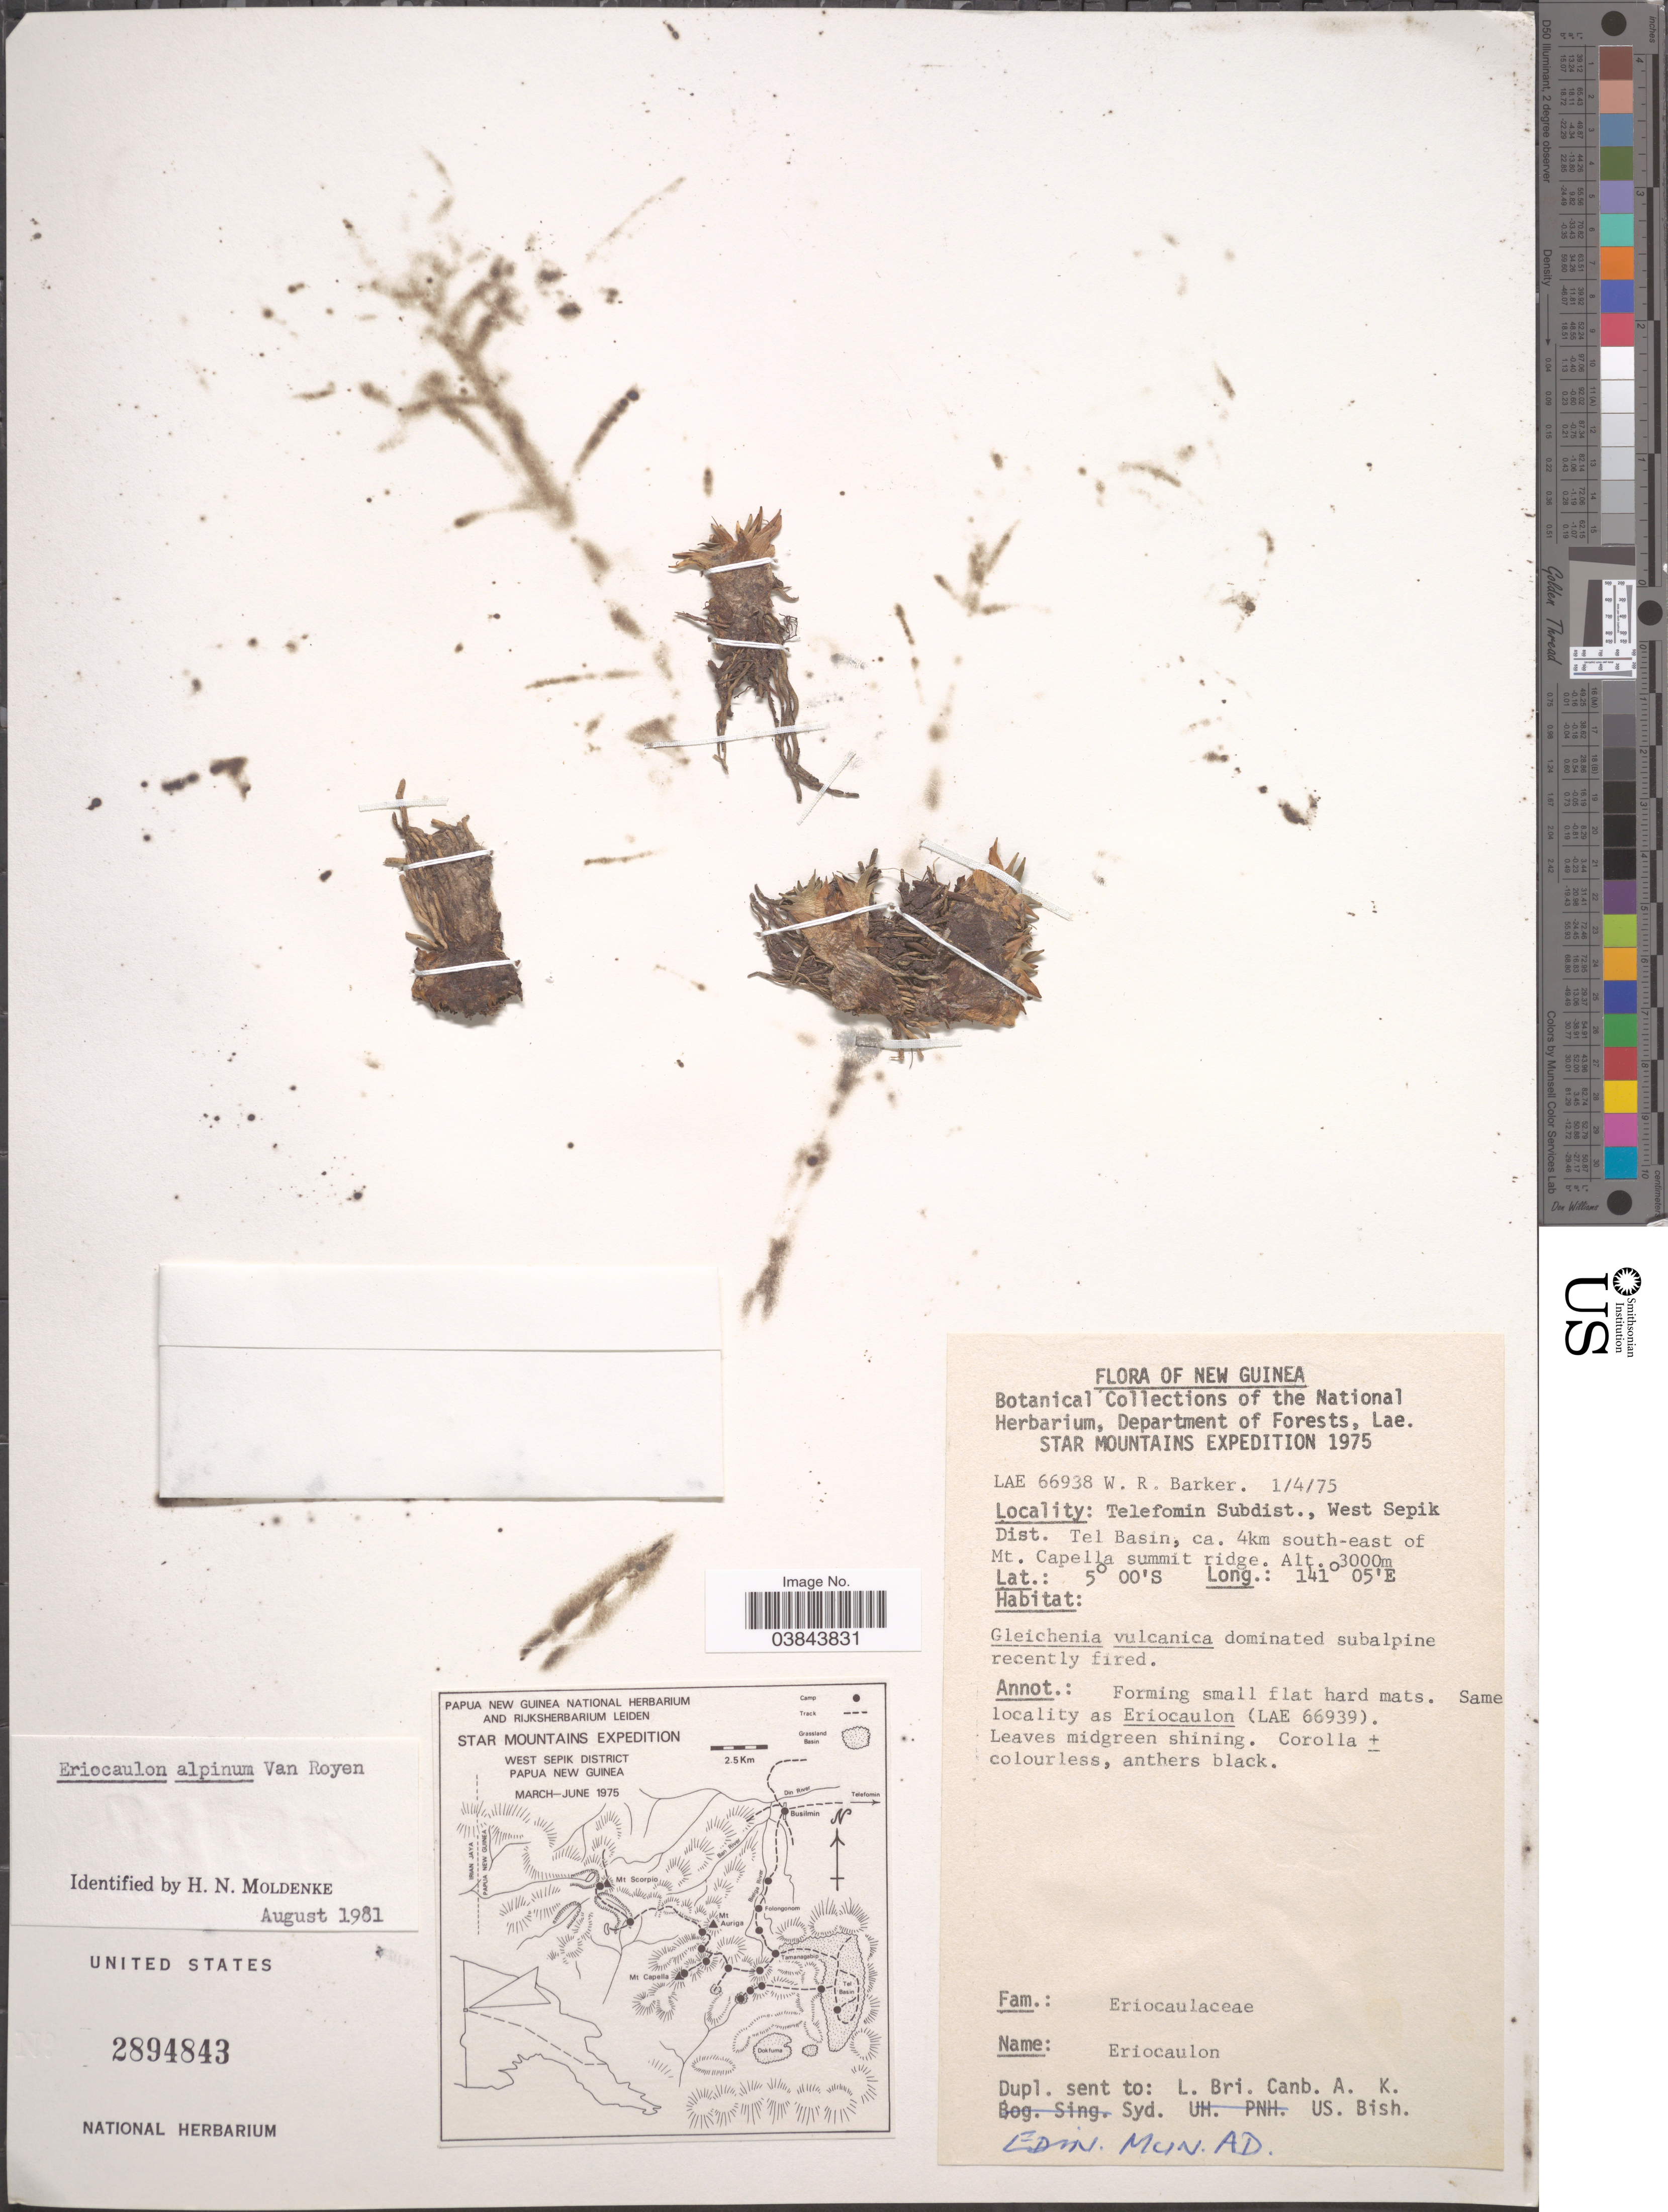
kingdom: Plantae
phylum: Tracheophyta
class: Liliopsida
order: Poales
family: Eriocaulaceae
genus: Eriocaulon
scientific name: Eriocaulon alpinum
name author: P. Royen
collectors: W. R. Barker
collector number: LAE66938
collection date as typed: Transcribed d/m/y: 1/4/75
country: Papua New Guinea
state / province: Sandaun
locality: New Guinea. Telefomin Subdist., West Sepik Dist. Tel Basin, ca. 4km south-east of Mt. Capella summit ridge.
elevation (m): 3000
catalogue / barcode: US 2894843